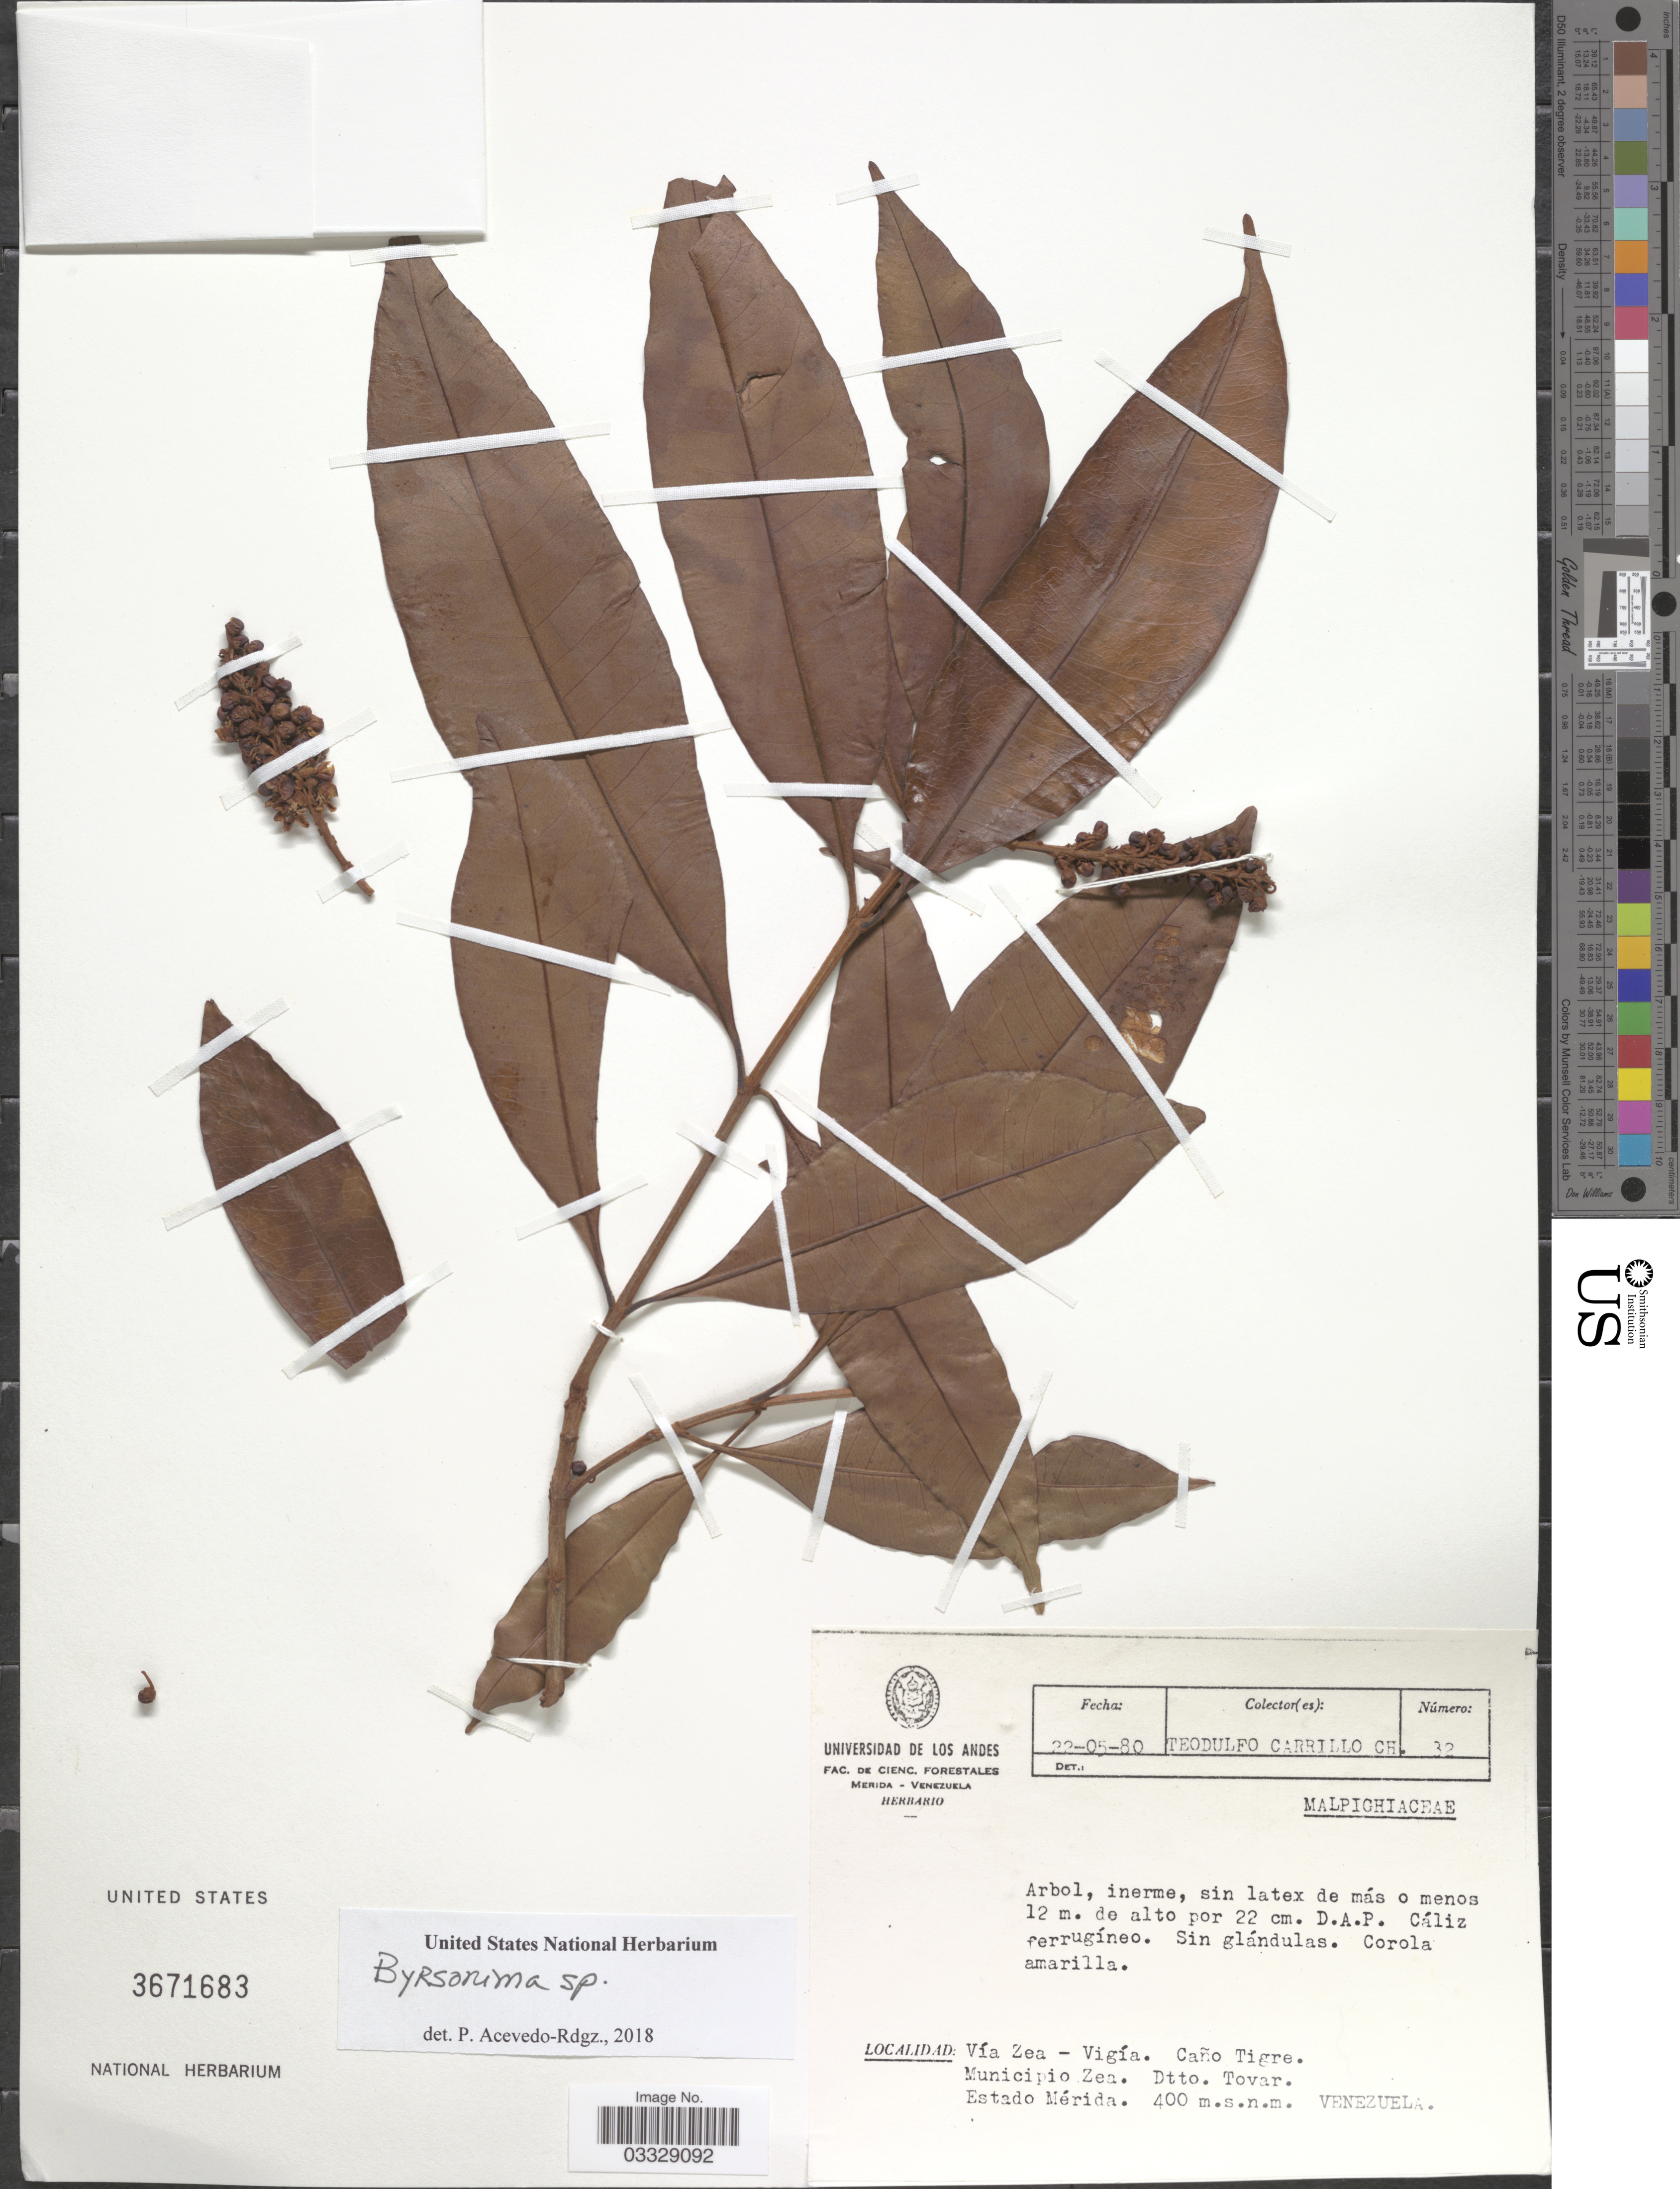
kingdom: Plantae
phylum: Tracheophyta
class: Magnoliopsida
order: Malpighiales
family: Malpighiaceae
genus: Byrsonima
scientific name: Byrsonima sp.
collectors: T. Carrillo Ch.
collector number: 32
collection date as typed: Transcribed d/m/y: 22/5/80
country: Venezuela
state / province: Mérida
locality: Vía Zea - Vigía. Caño Tigre. Municipio Zea. Dtto. Tovar.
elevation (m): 400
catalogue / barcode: US 3671683